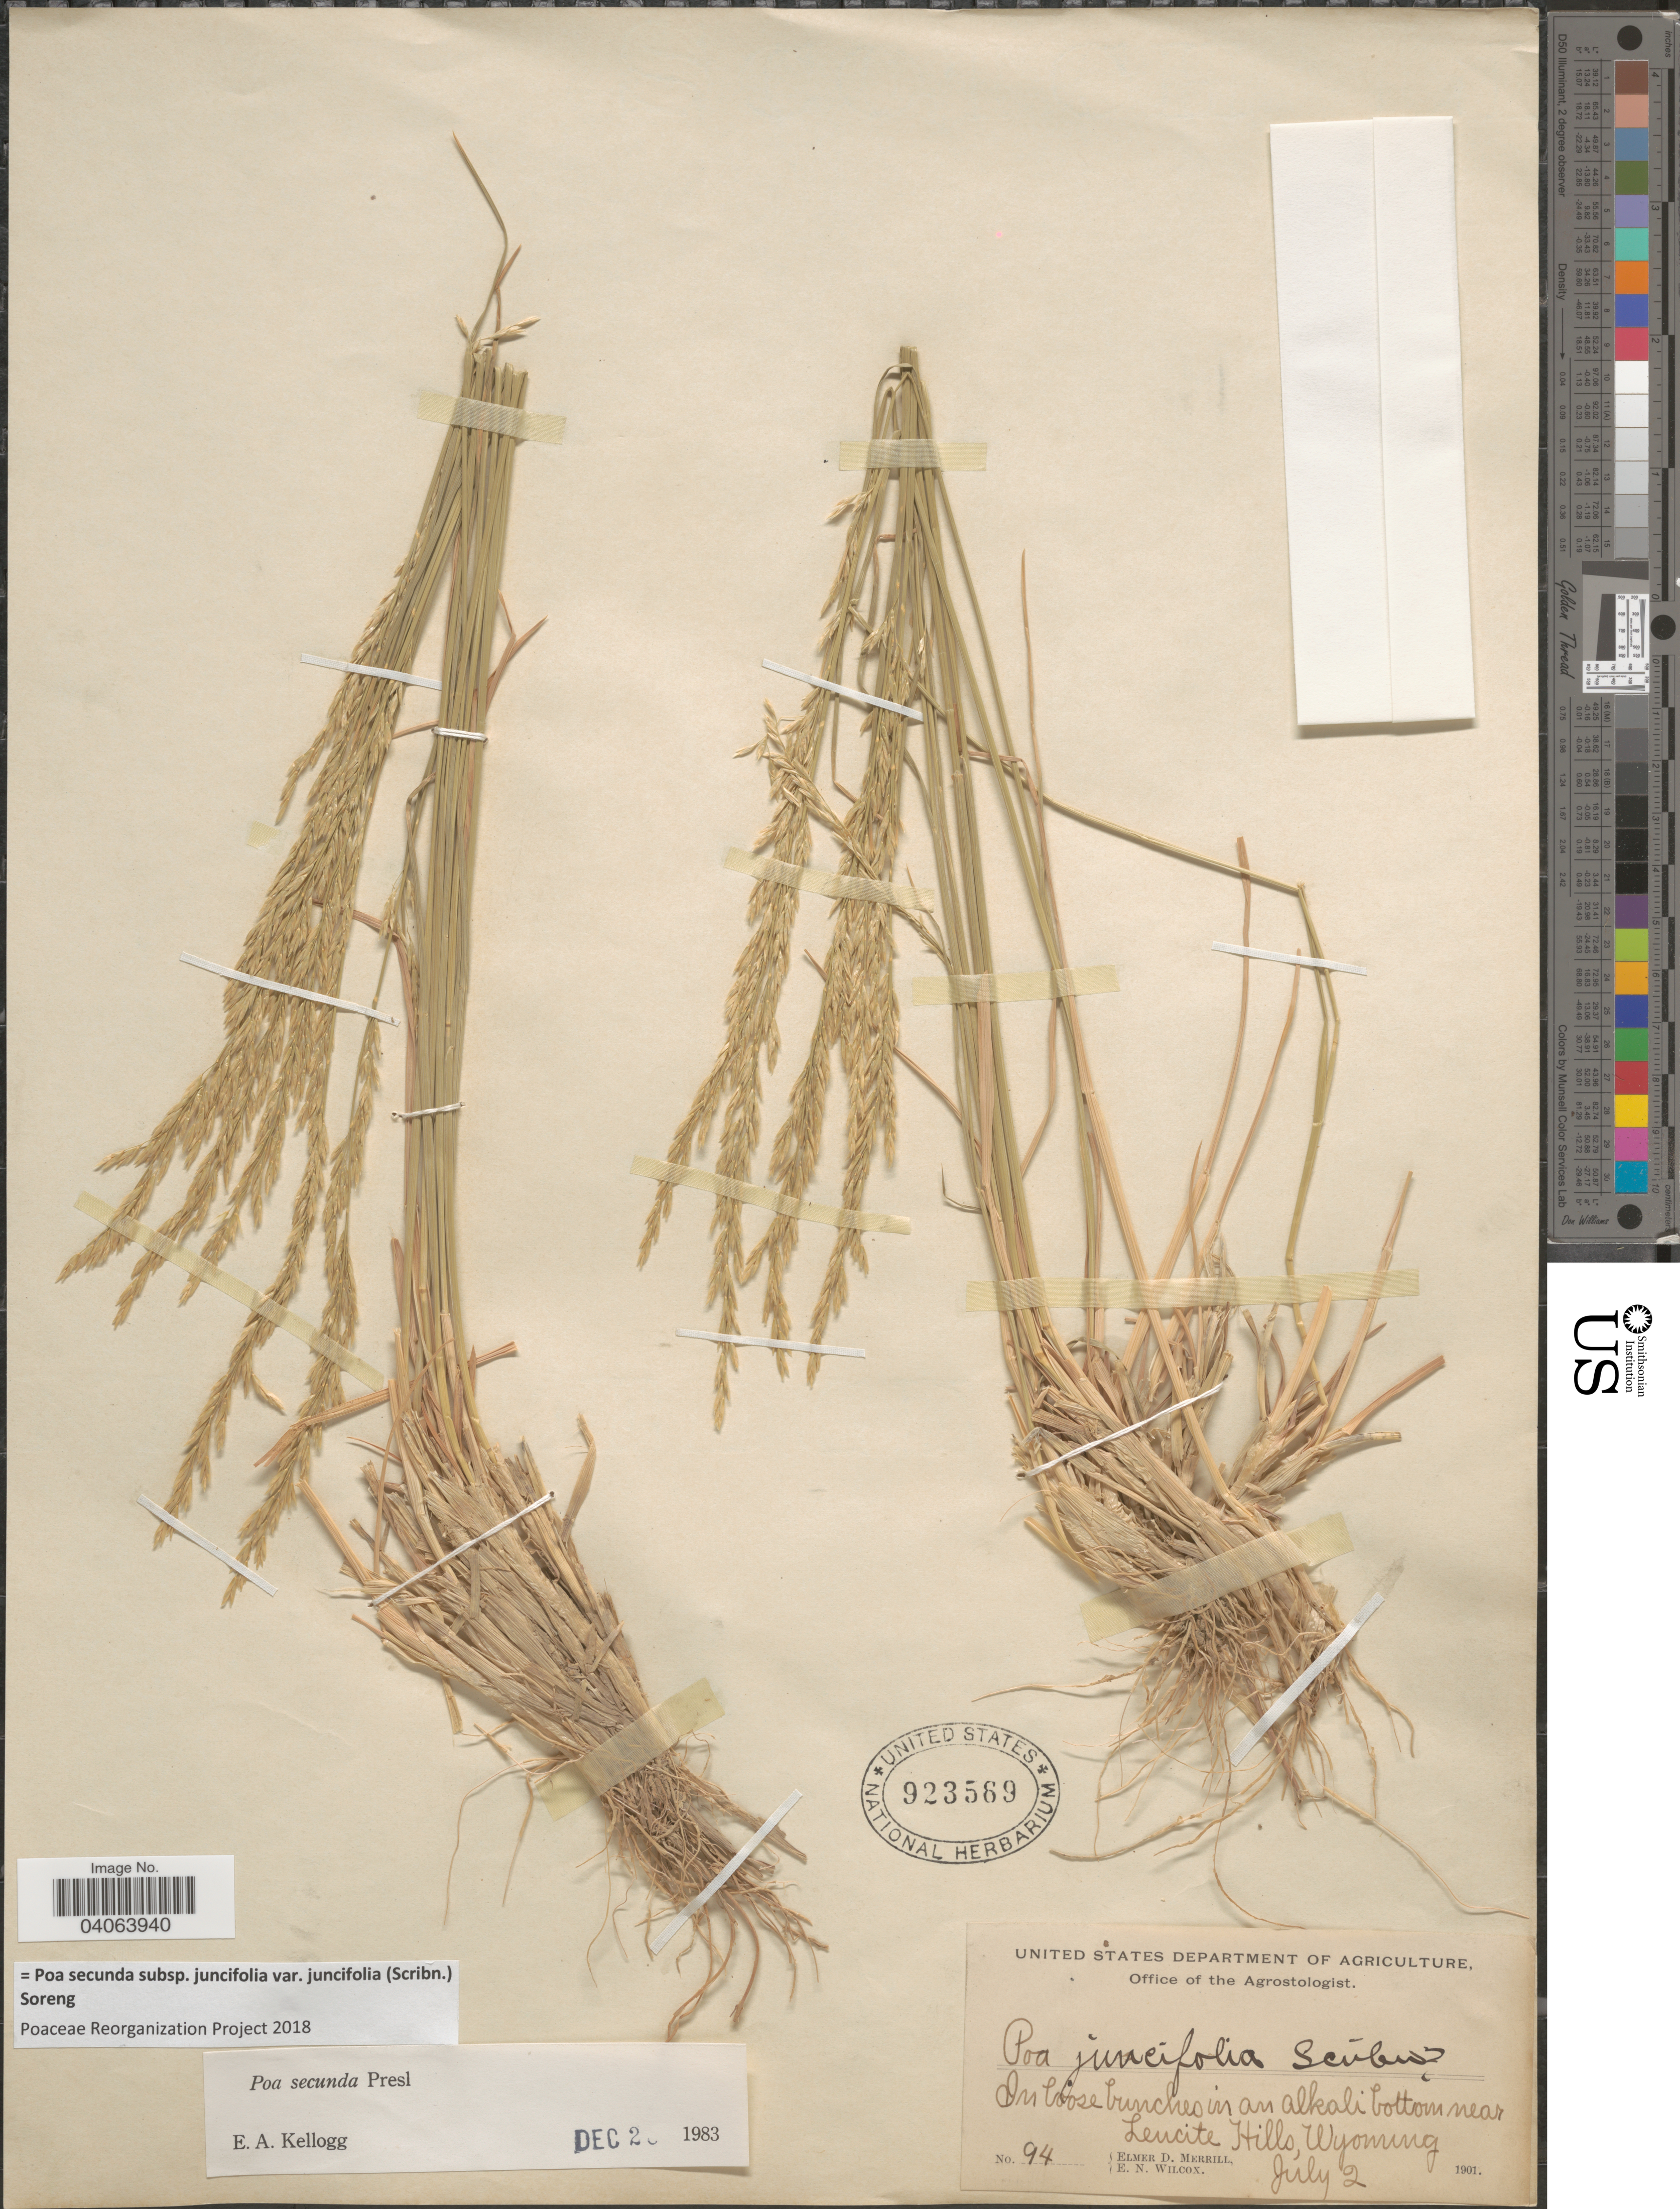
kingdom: Plantae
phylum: Tracheophyta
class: Liliopsida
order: Poales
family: Poaceae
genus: Poa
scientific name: Poa secunda subsp. juncifolia var. juncifolia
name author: (Scribn.) Soreng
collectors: E. D. Merrill & E. Wilcox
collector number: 94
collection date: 1901-07-02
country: United States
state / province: Wyoming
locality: In loose bunches in an alkaline bottom near Leucite Hills.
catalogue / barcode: US 923569